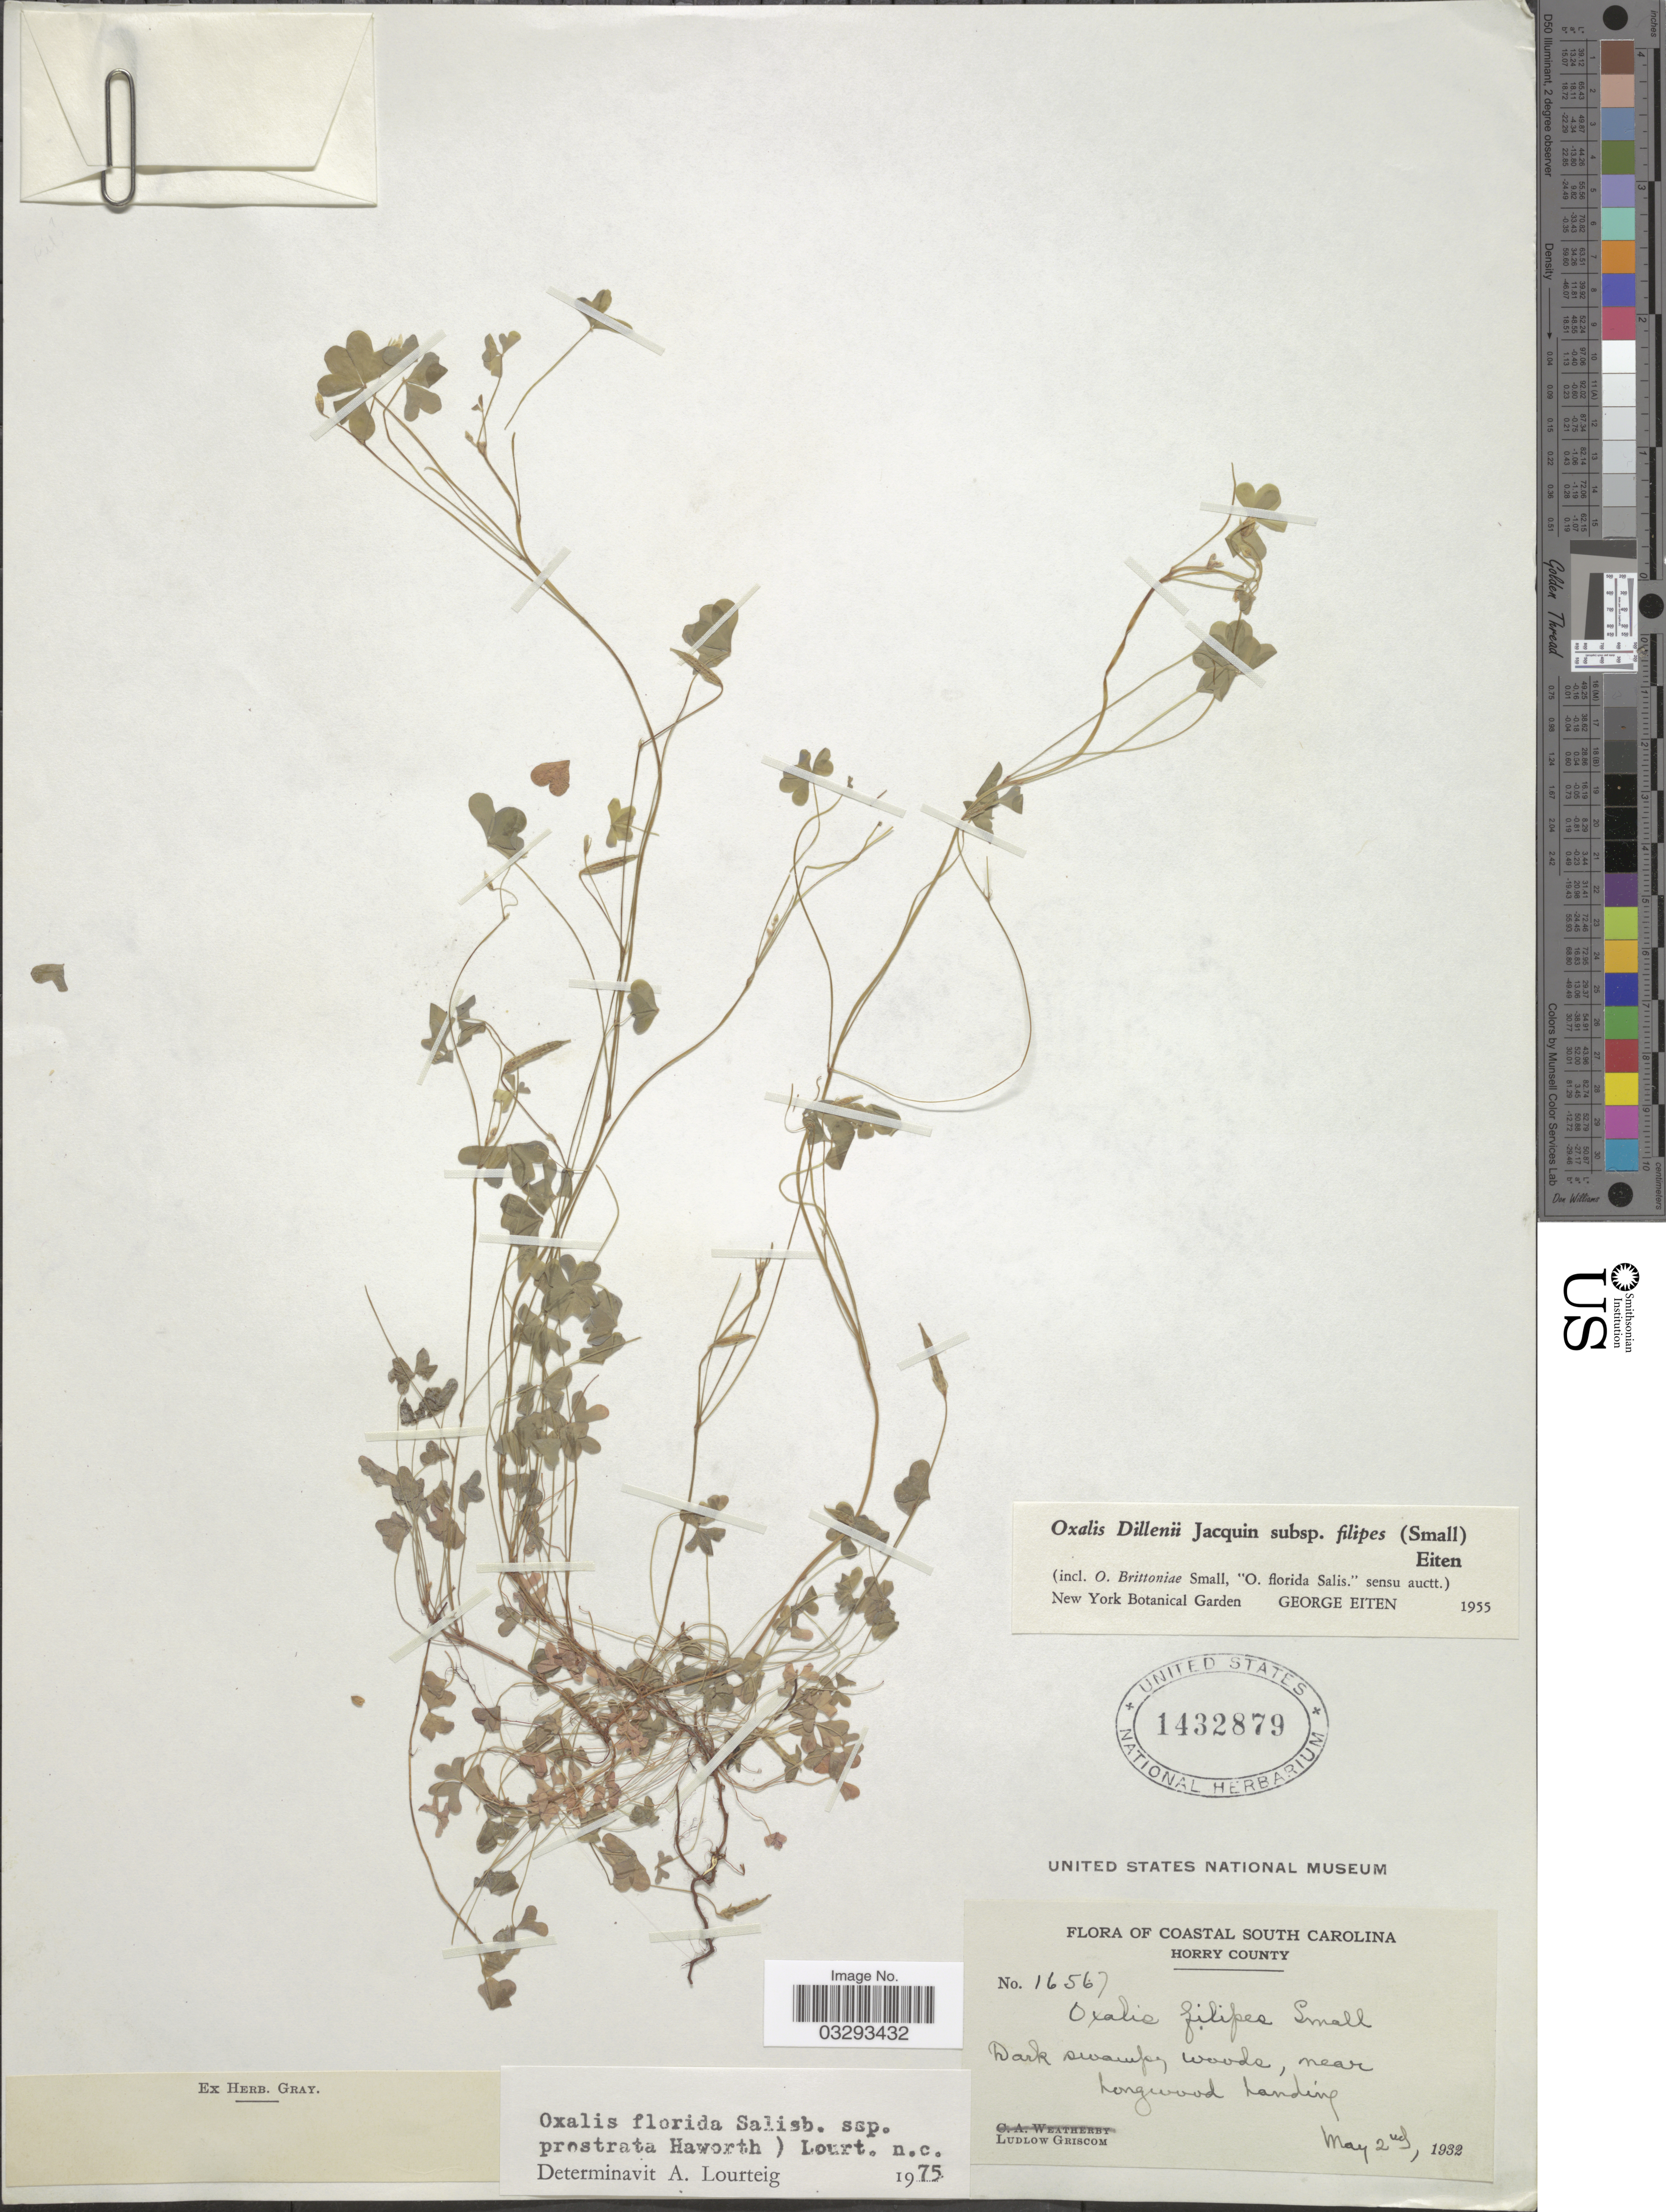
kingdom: Plantae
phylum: Tracheophyta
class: Magnoliopsida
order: Oxalidales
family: Oxalidaceae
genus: Oxalis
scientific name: Oxalis florida subsp. prostrata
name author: (Haw.) Lourteig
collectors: L. Griscom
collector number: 16567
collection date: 1932-05-02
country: United States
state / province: South Carolina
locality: Coastal South Carolina. Horry County. Dark swamps woods, near Longwood Landing.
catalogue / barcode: US 1432879